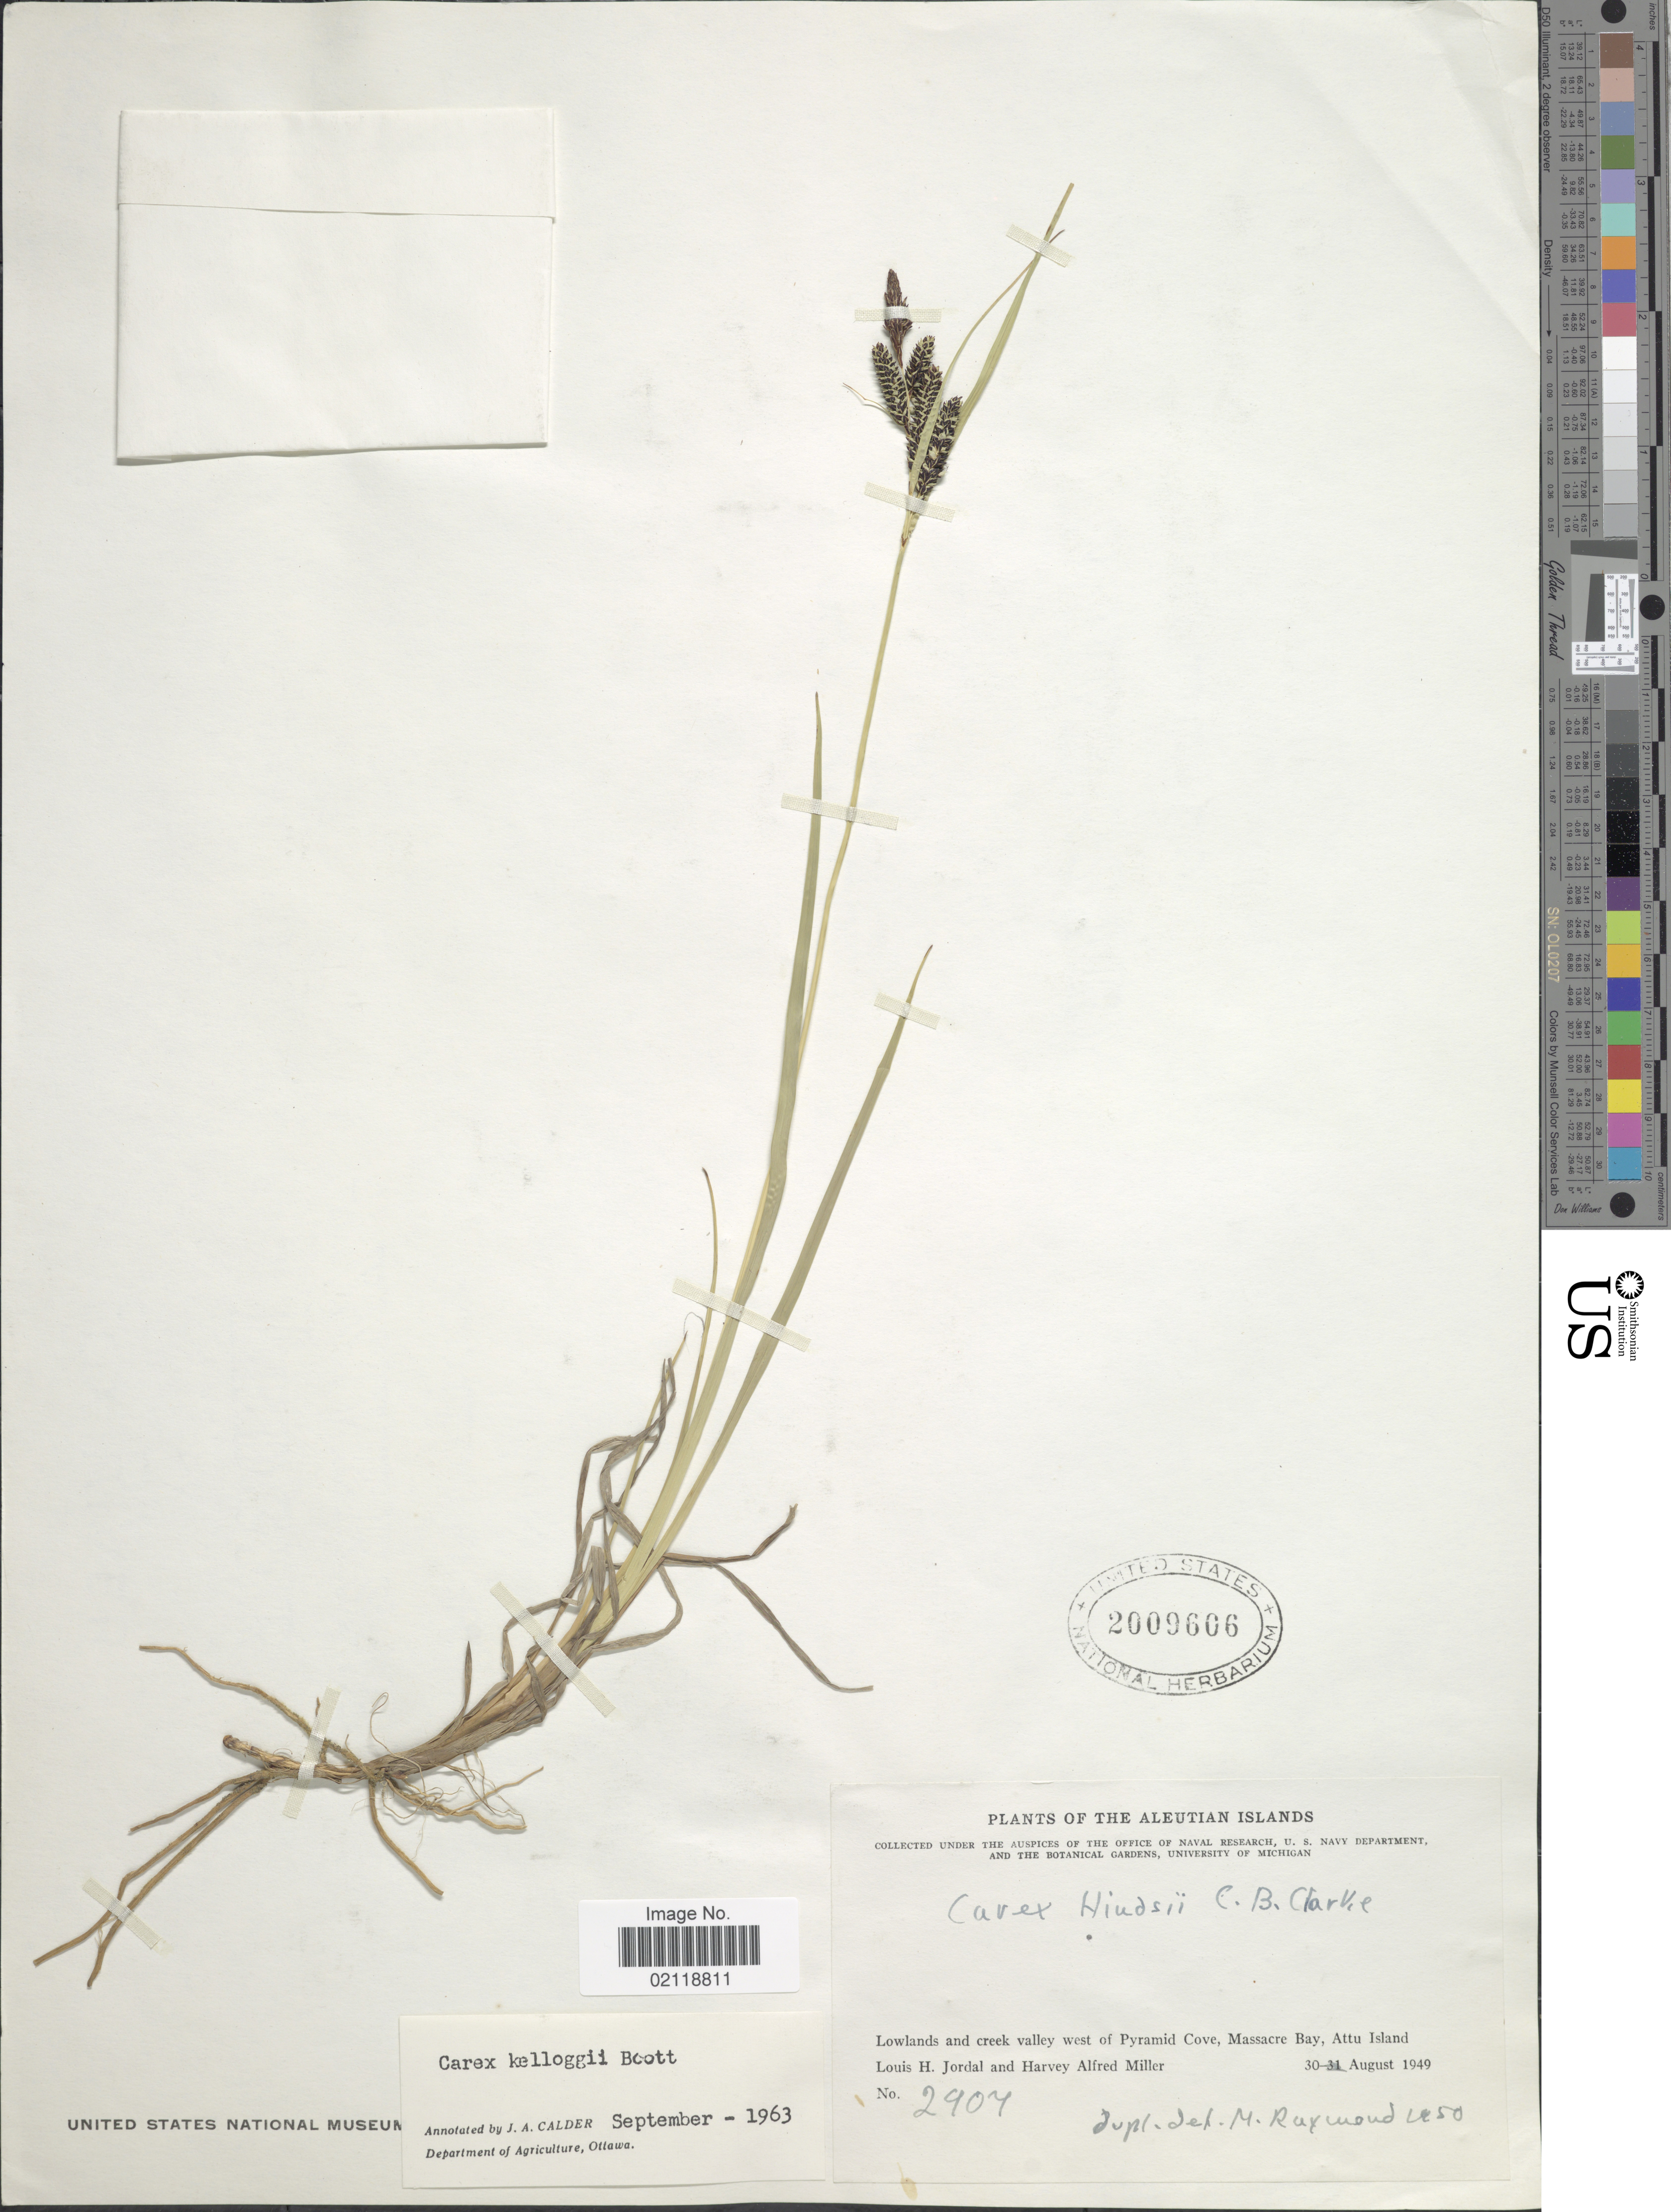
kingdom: Plantae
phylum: Tracheophyta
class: Liliopsida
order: Poales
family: Cyperaceae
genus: Carex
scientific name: Carex kelloggii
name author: W. Boott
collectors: L. Jordal & H. A. Miller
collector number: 2907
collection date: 1949-08-30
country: United States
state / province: Alaska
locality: The Aleutian Islands, Lowlands and creek valley west of Pyramid Cove, Massacre Bay, Attu Island.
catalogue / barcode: US 2009606